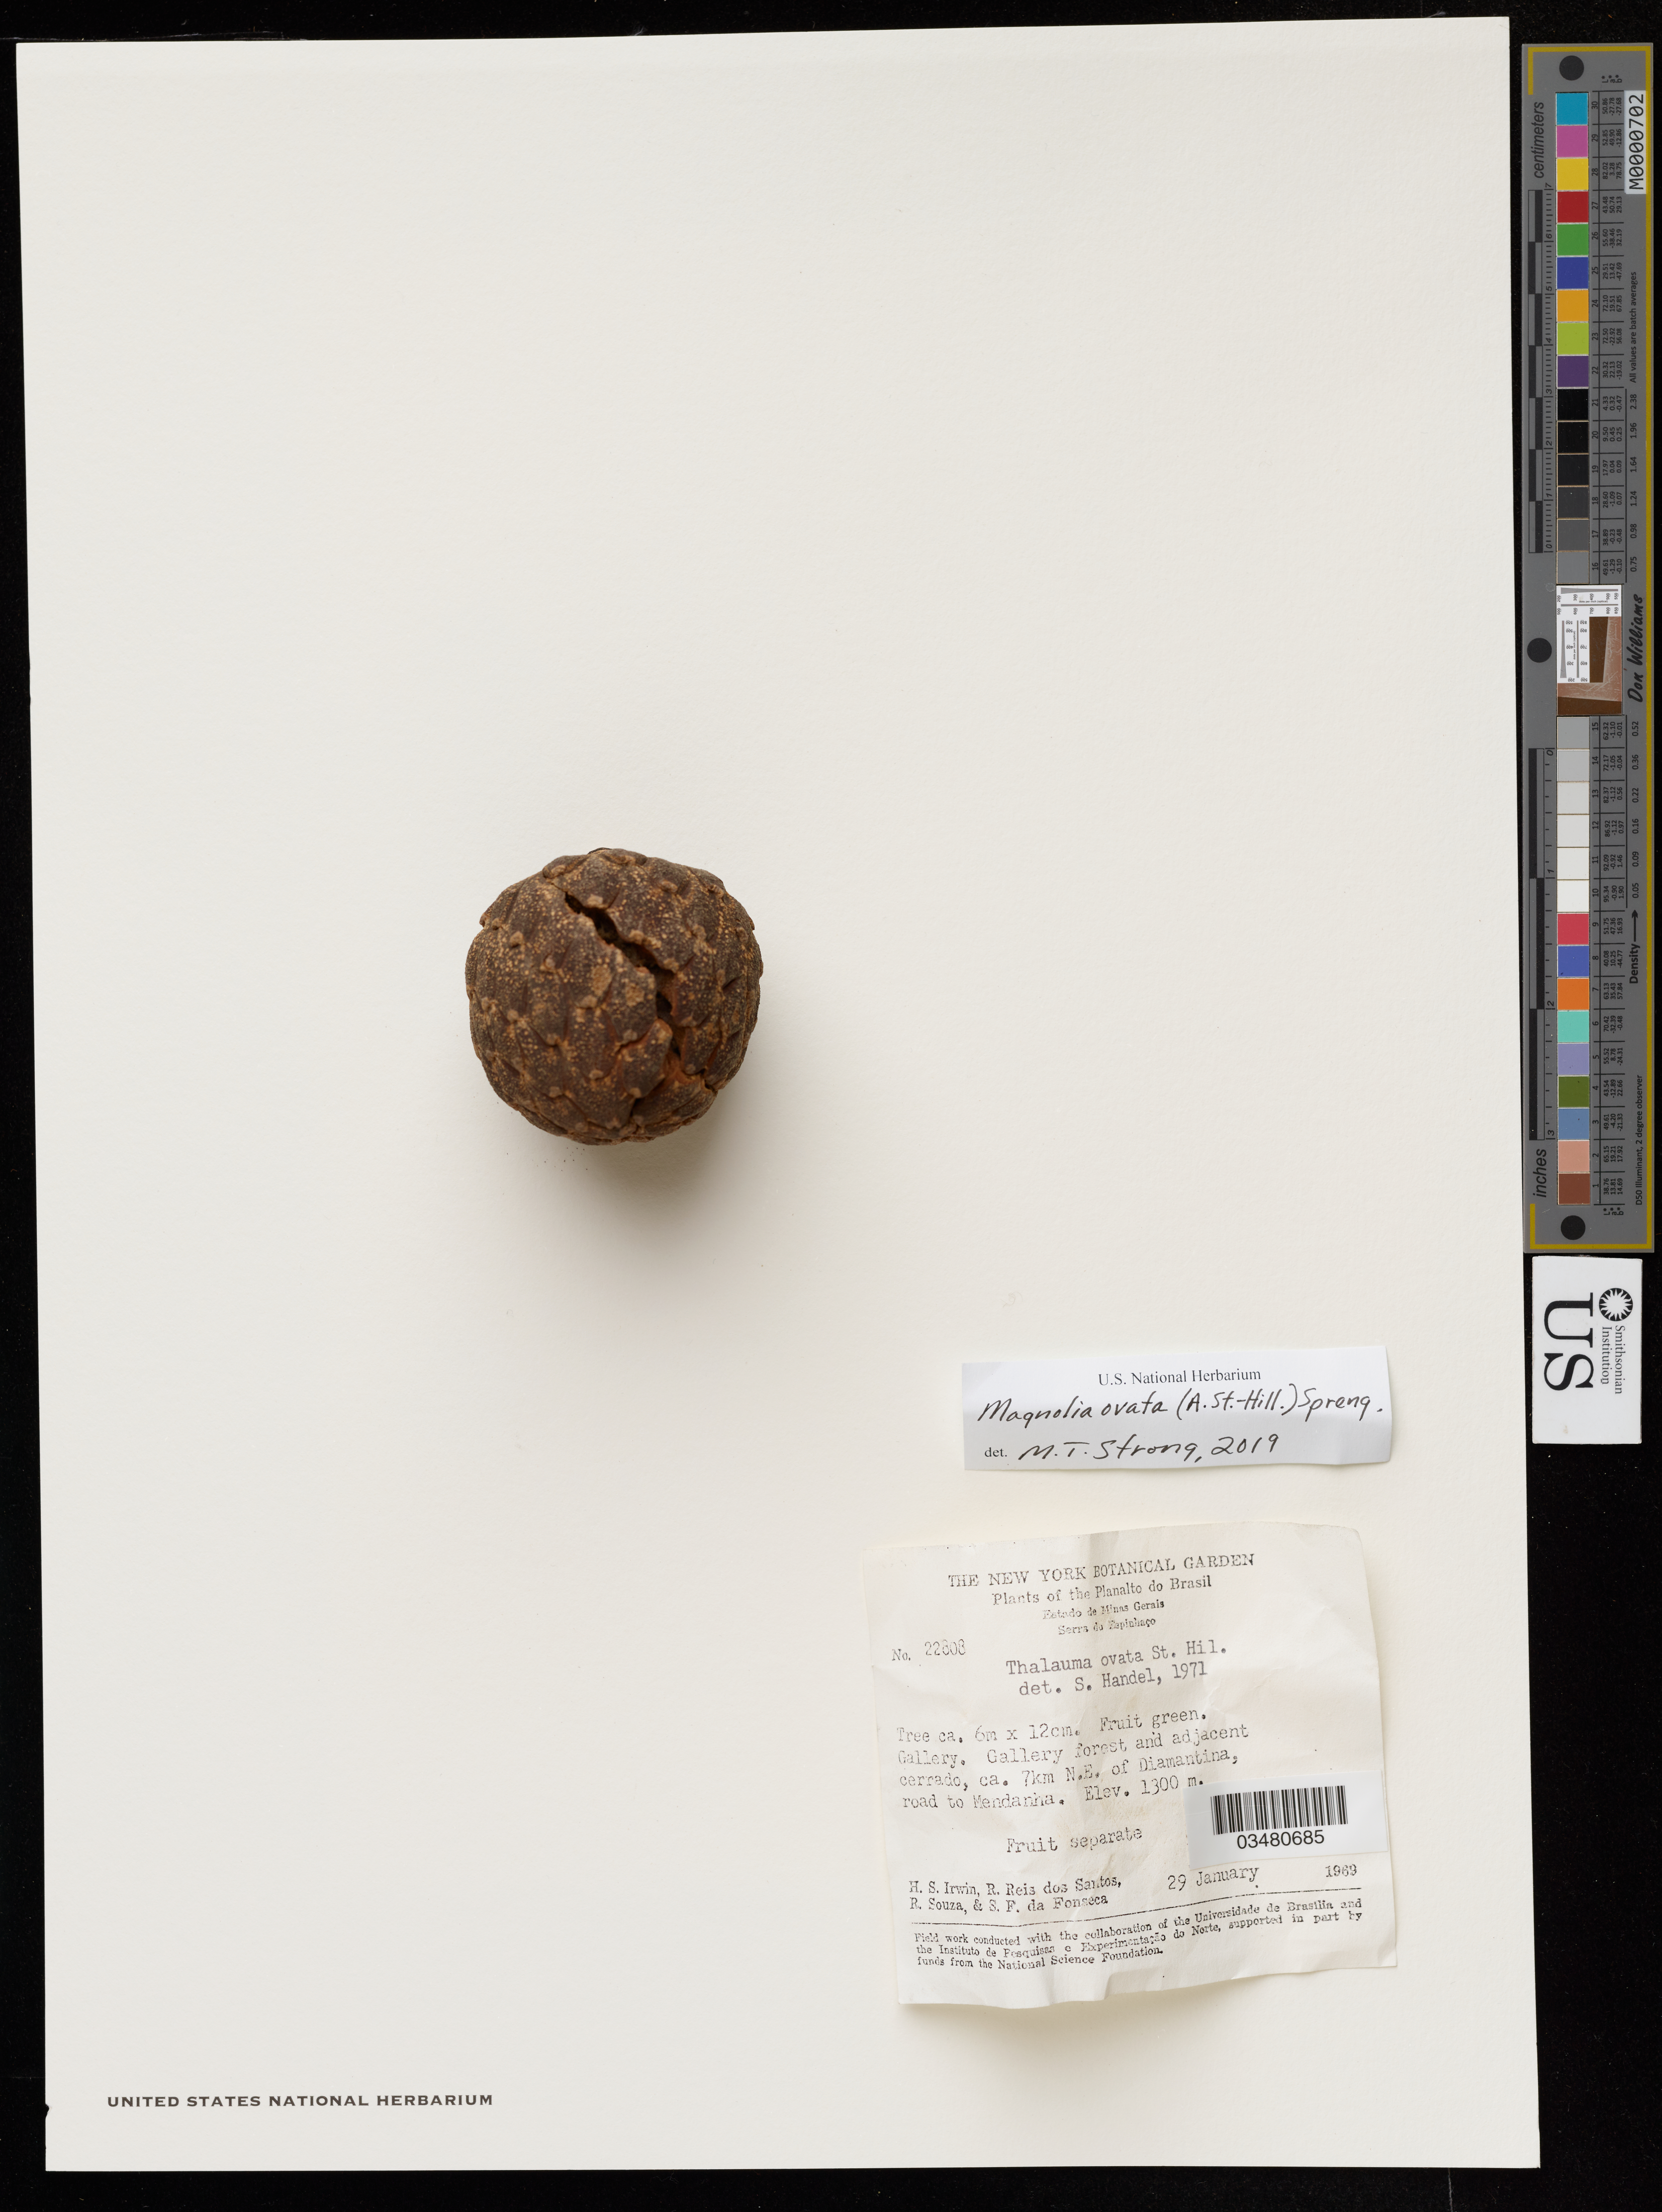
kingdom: Plantae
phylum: Tracheophyta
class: Magnoliopsida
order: Magnoliales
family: Magnoliaceae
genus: Magnolia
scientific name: Magnolia ovata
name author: (A. St.-Hil.) Spreng.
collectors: H. Irwin, R. Reis dos Santos, R. Souza & S. F. Fonsêca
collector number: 22808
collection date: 1969-01-29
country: Brazil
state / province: Minas Gerais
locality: Serra do Espinhaço. Gallery forest and adjacent cerrado, ca. 7km N.E. of Diamantina, road to Mendanha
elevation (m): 1300